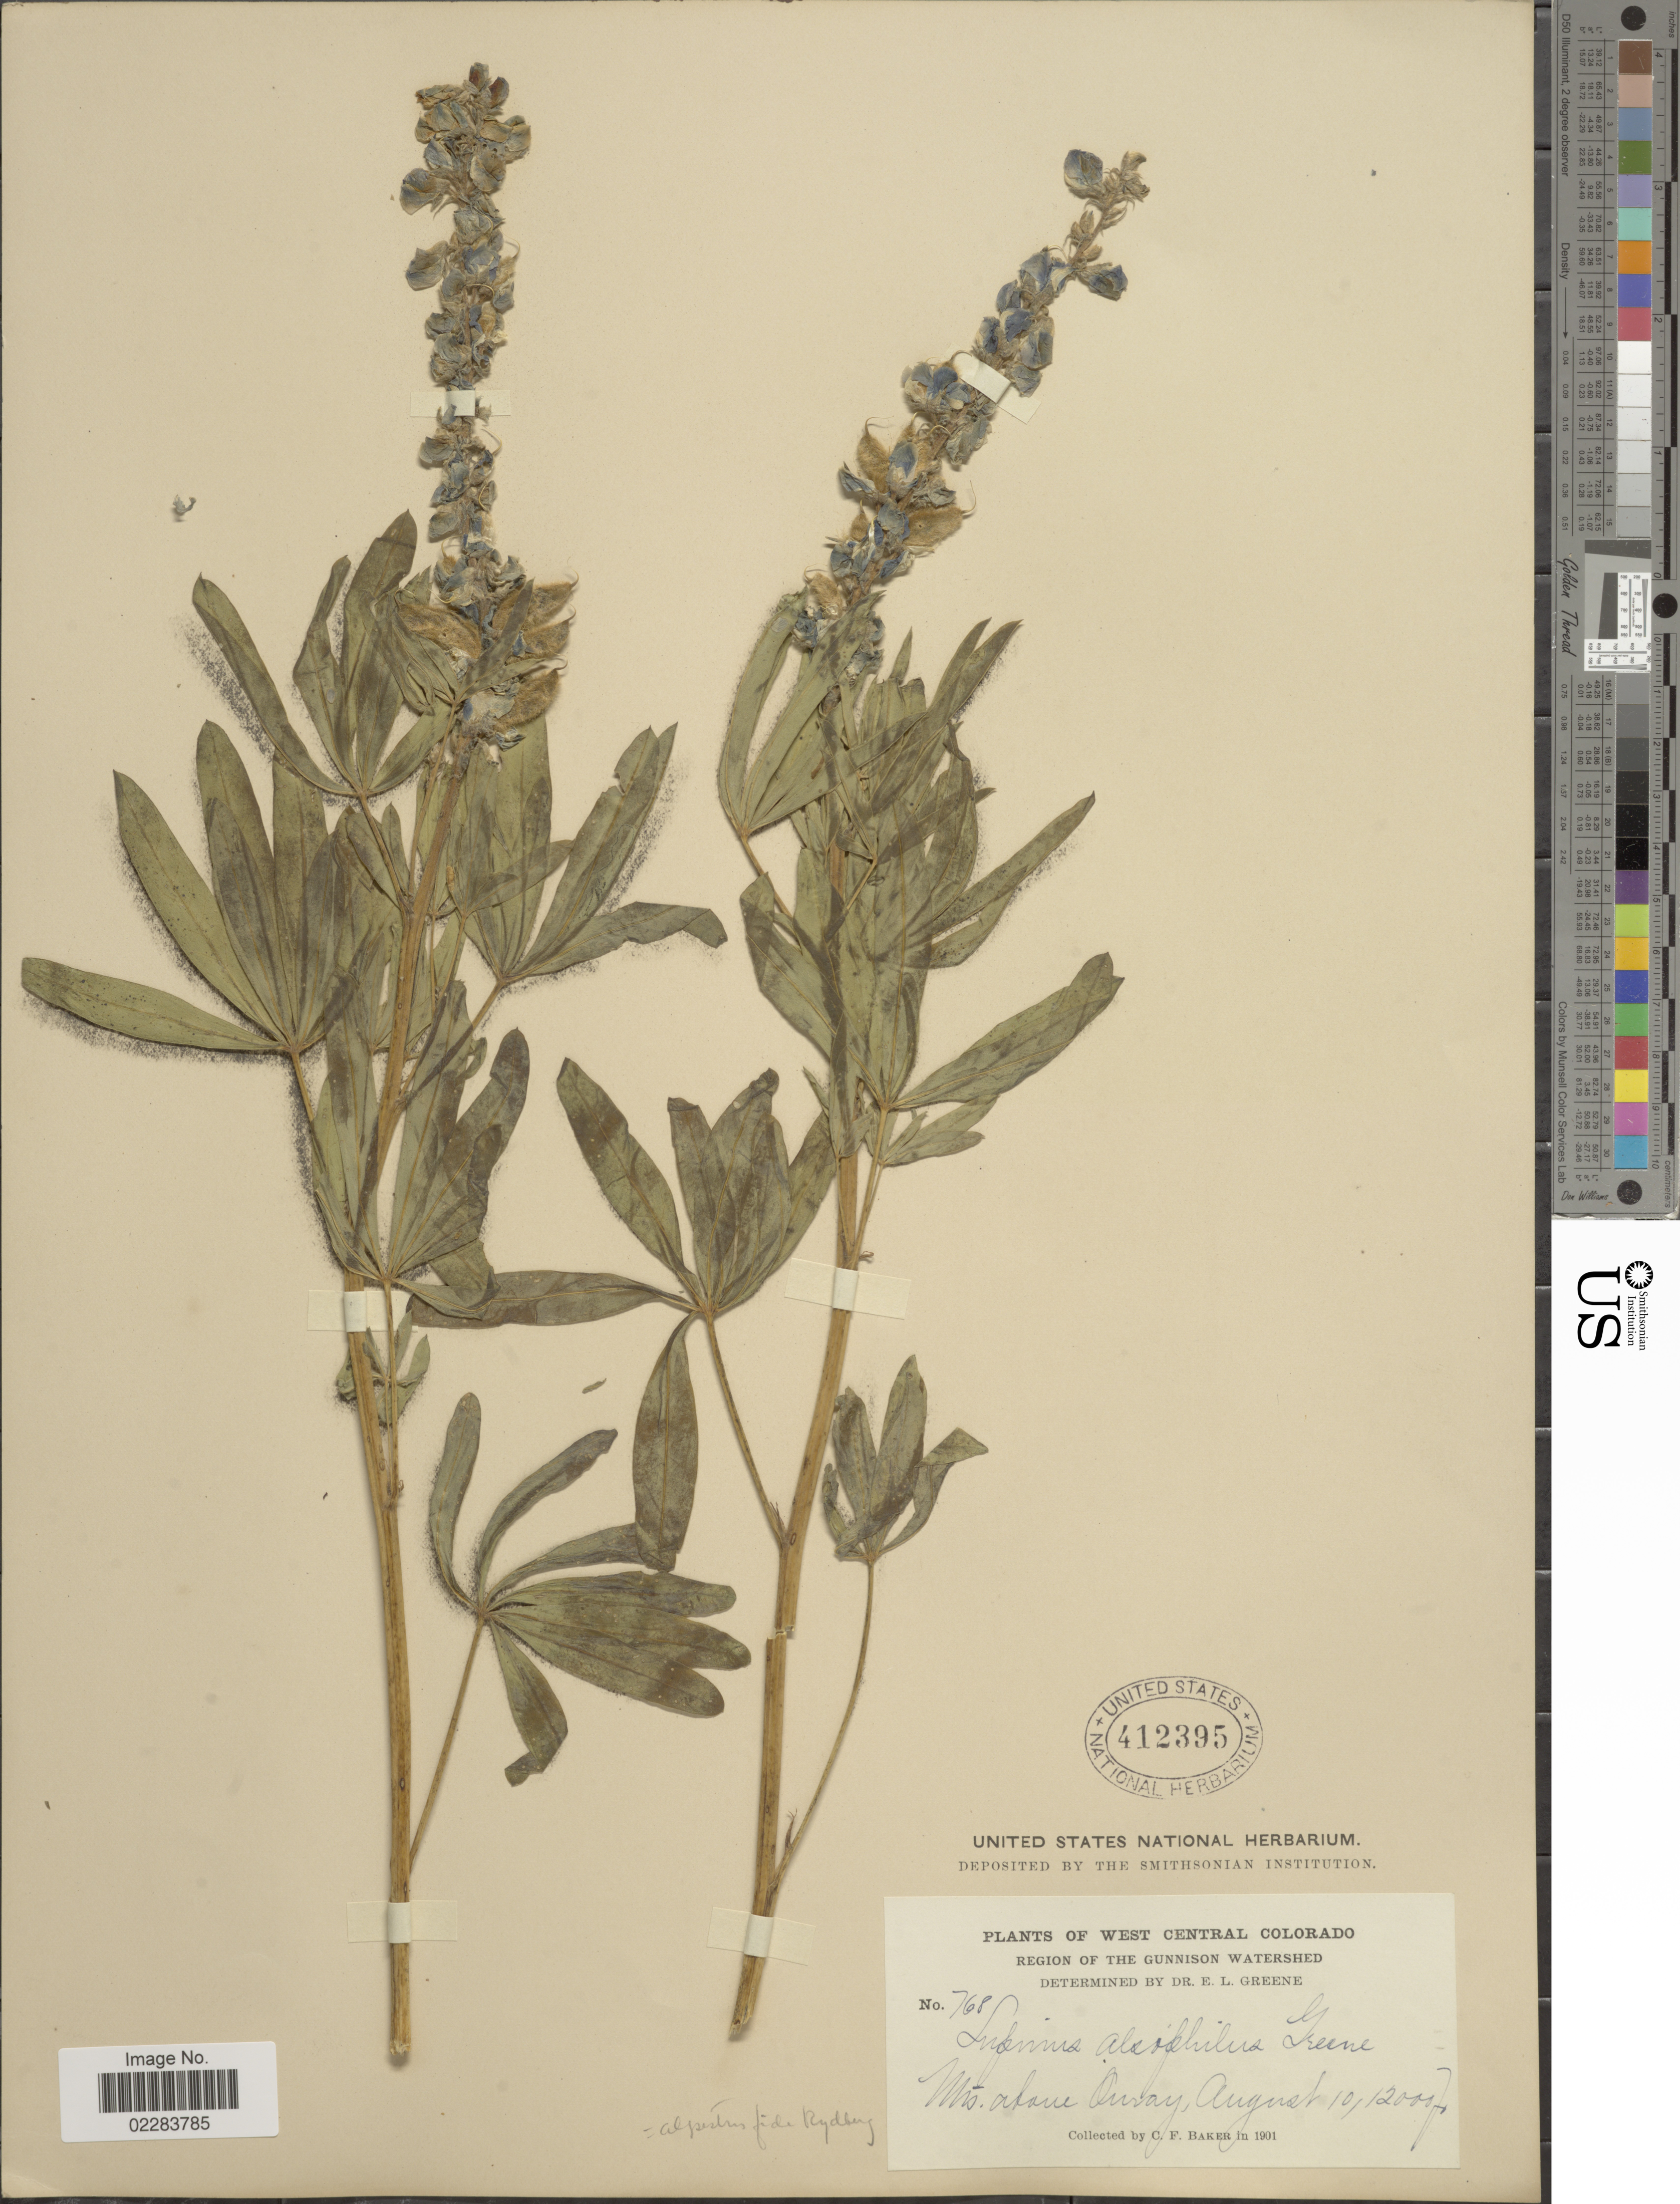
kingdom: Plantae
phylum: Tracheophyta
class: Magnoliopsida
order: Fabales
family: Fabaceae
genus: Lupinus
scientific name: Lupinus alpestris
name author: A. Nelson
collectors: C. F. Baker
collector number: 768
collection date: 1901-08-10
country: United States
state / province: Colorado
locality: West Central Colorado. Region of the Gunnison Watershed. Mts. above Ouray.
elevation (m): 3658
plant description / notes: Corrected "Mts. abane Ouray" to "Mts. above Ouray"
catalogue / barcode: US 412395